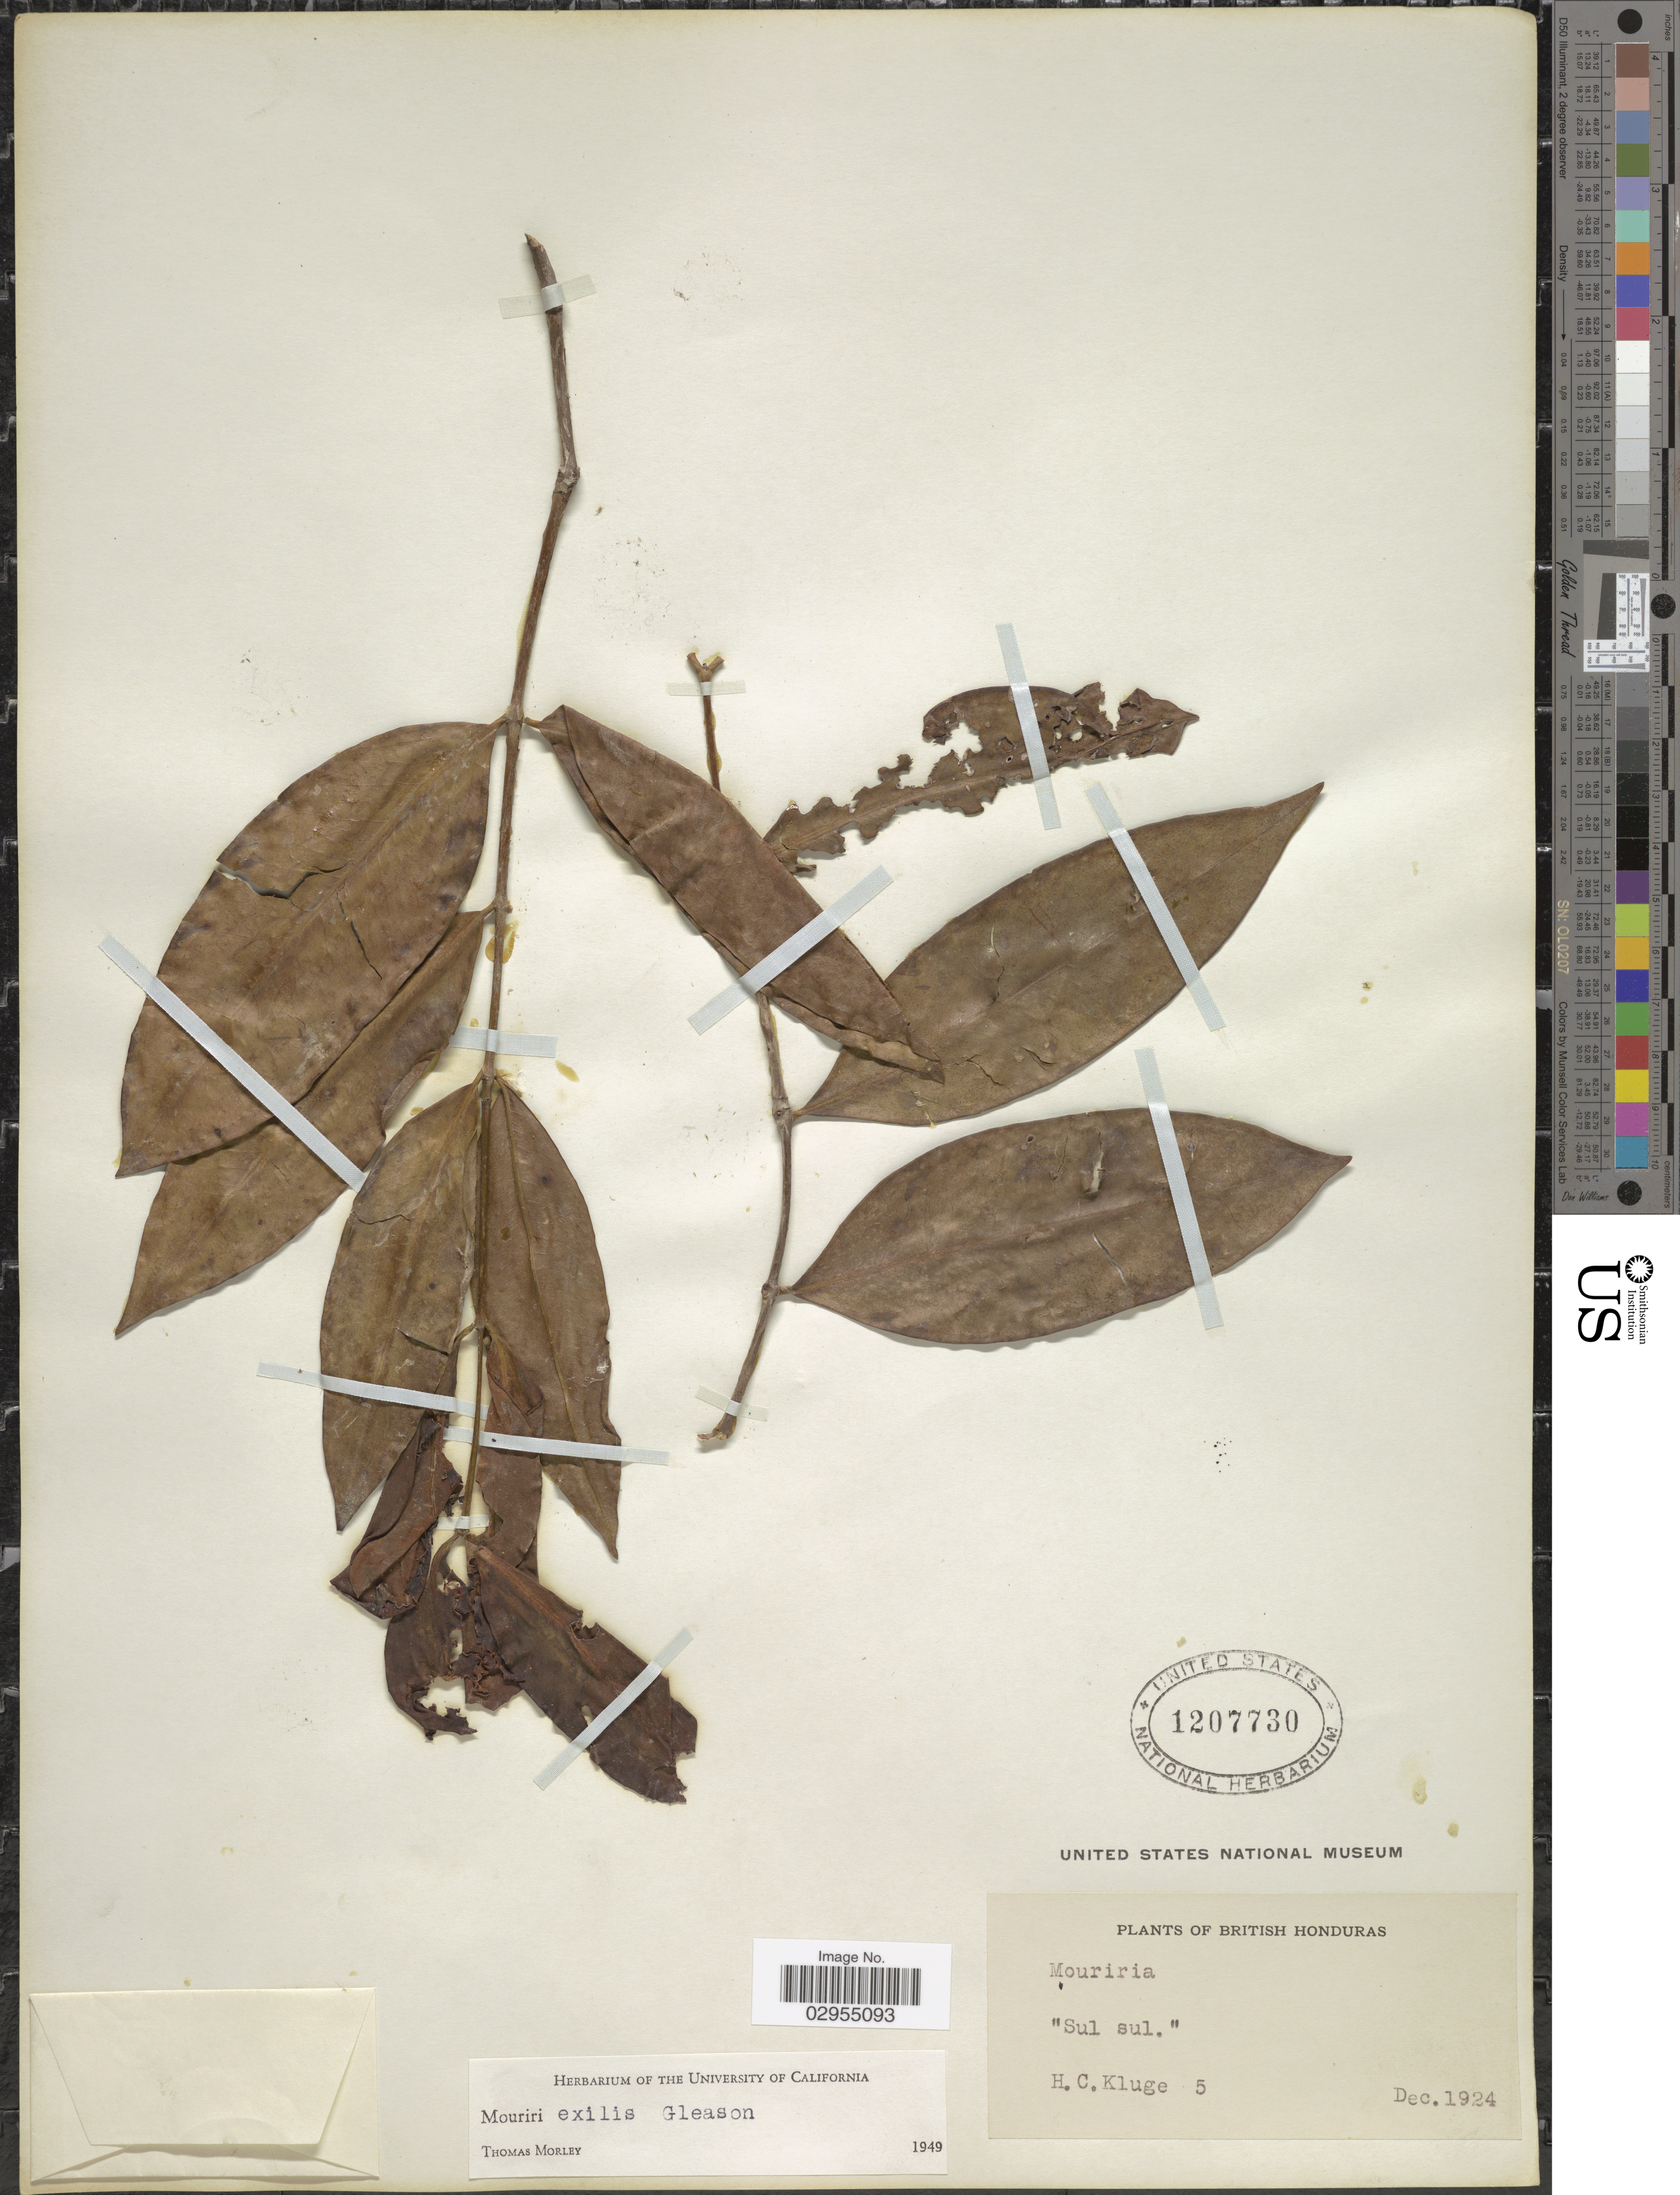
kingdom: Plantae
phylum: Tracheophyta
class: Magnoliopsida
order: Myrtales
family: Melastomataceae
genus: Mouriri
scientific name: Mouriri exilis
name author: Gleason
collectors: H. C. Kluge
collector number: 5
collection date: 1924-12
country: Belize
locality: British Honduras. 'Sul sul.'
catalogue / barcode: US 1207730